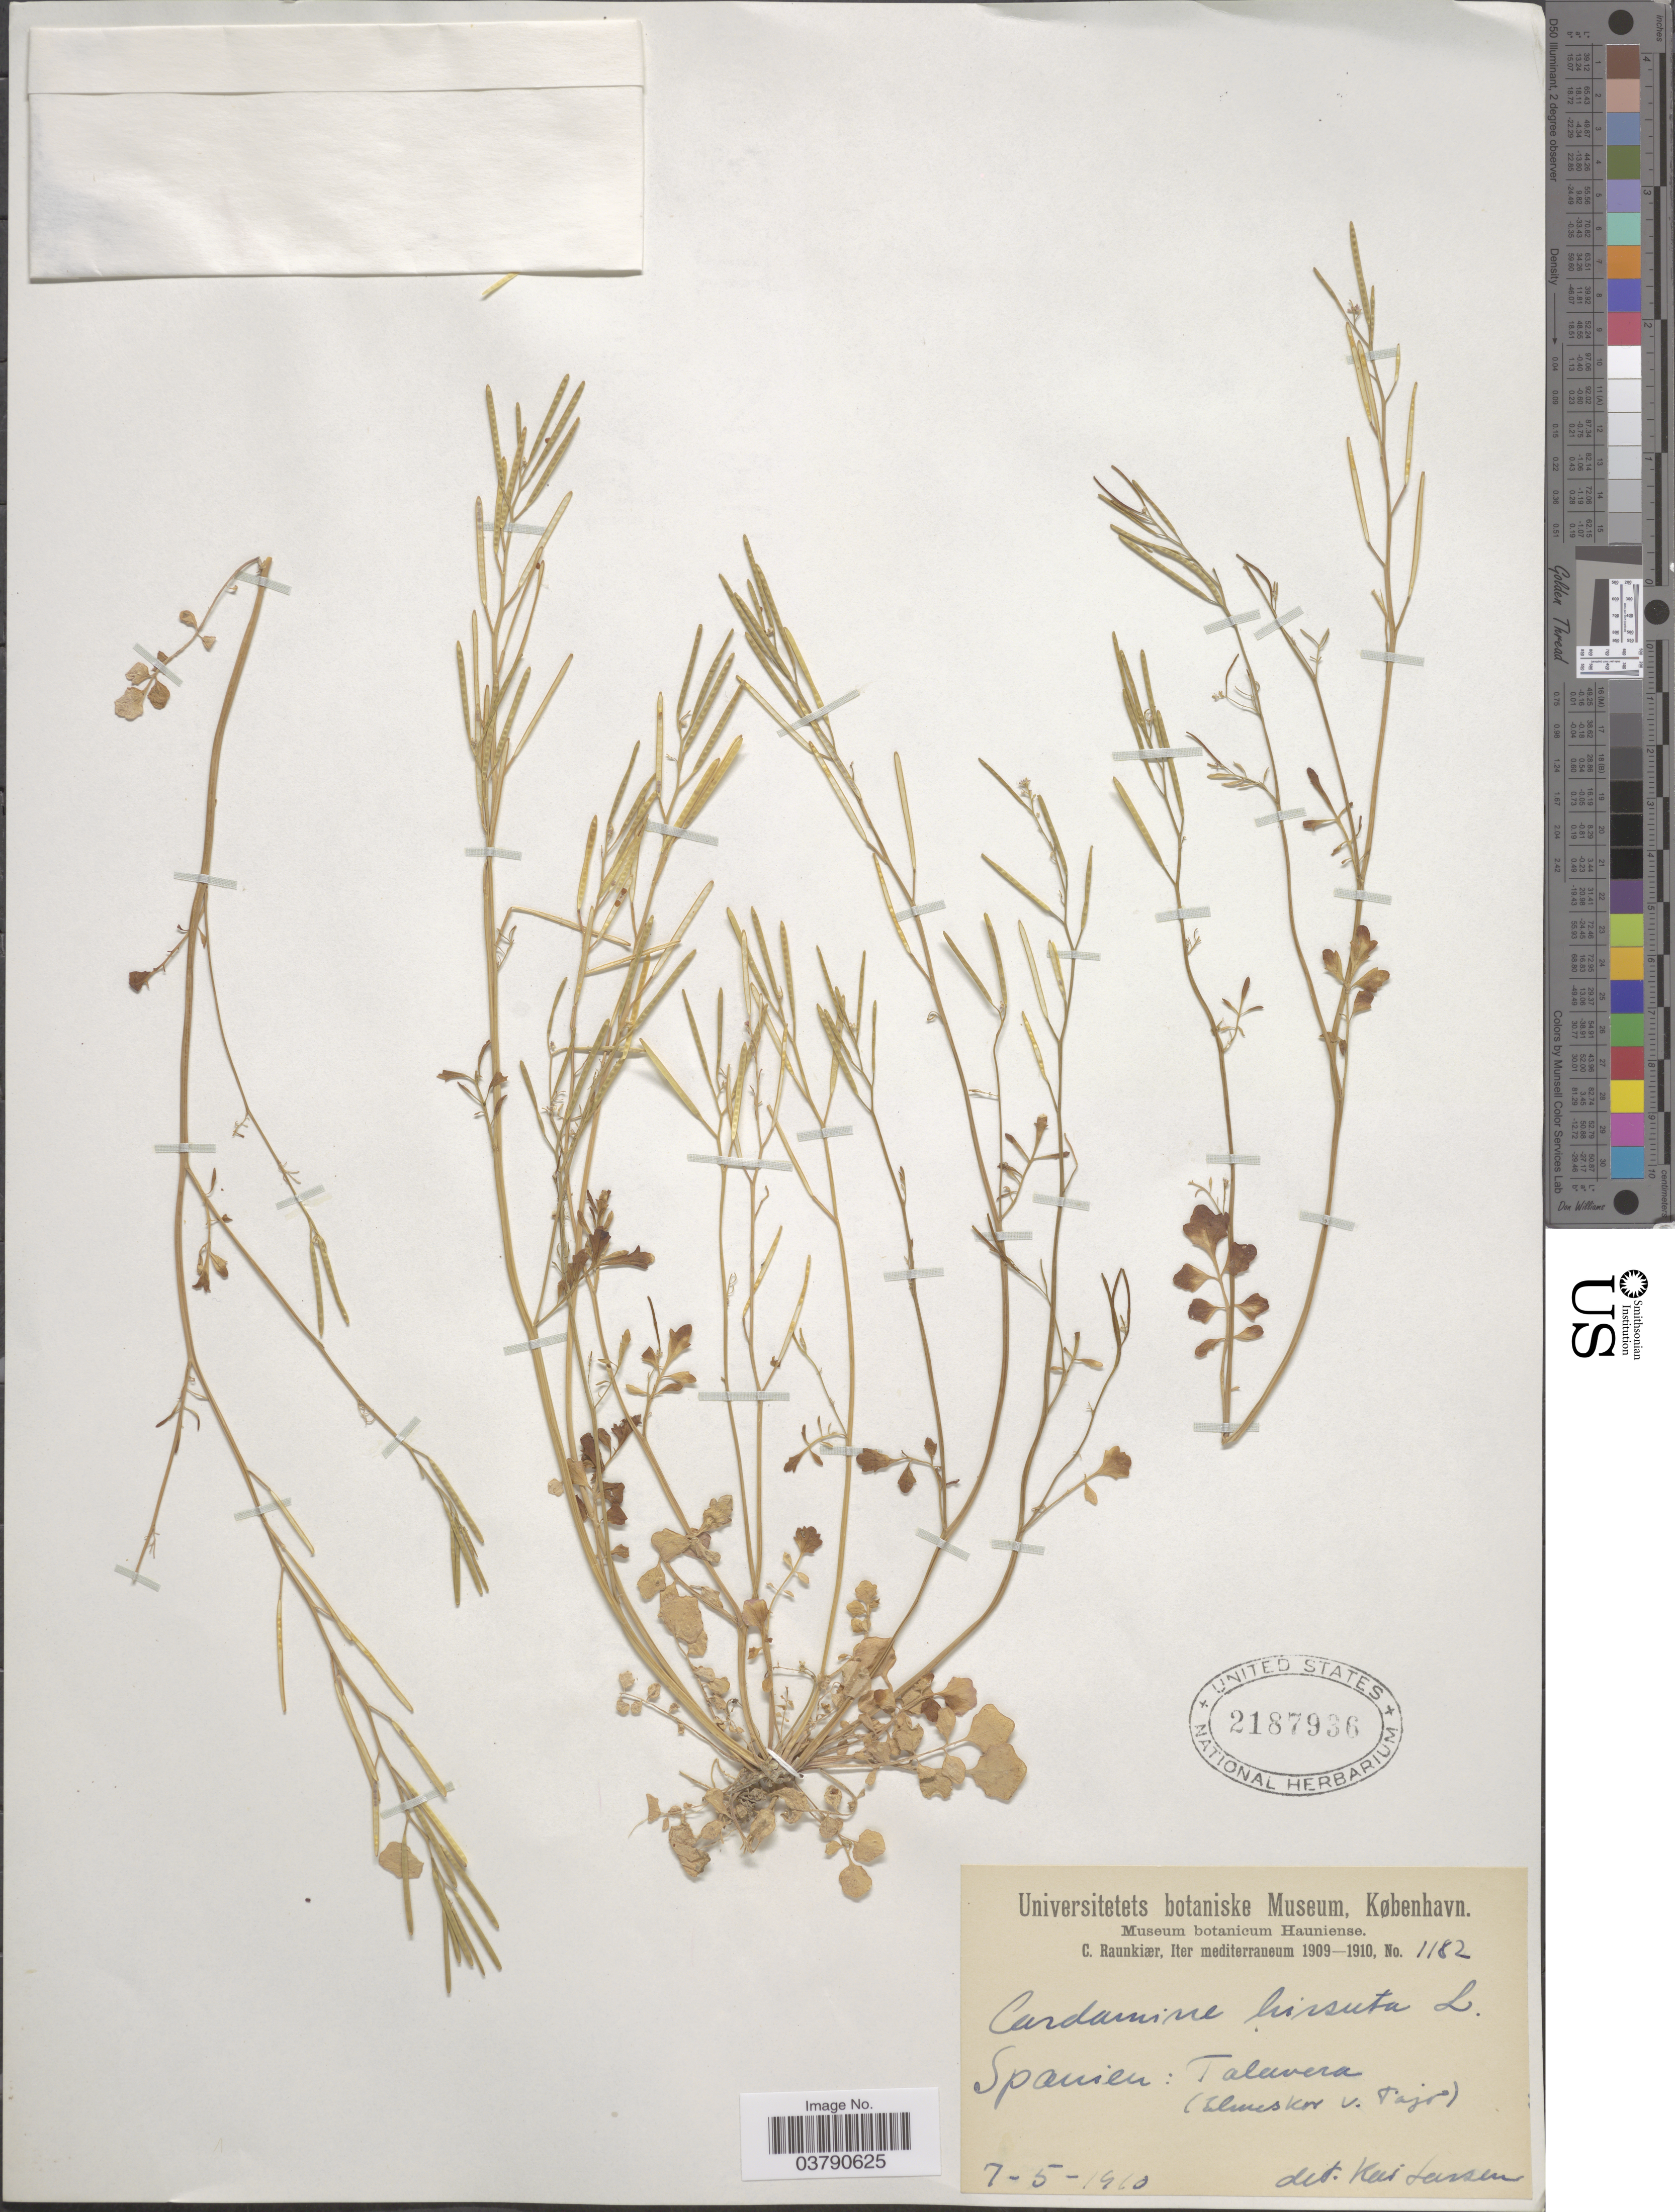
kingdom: Plantae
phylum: Tracheophyta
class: Magnoliopsida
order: Brassicales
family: Brassicaceae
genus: Cardamine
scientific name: Cardamine hirsuta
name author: L.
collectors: C. C. Raunkiaer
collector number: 1182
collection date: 1910-05-07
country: Spain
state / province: Castilla-La Mancha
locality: Iter mediterraneum. Talavera. Tajo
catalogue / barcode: US 2187936